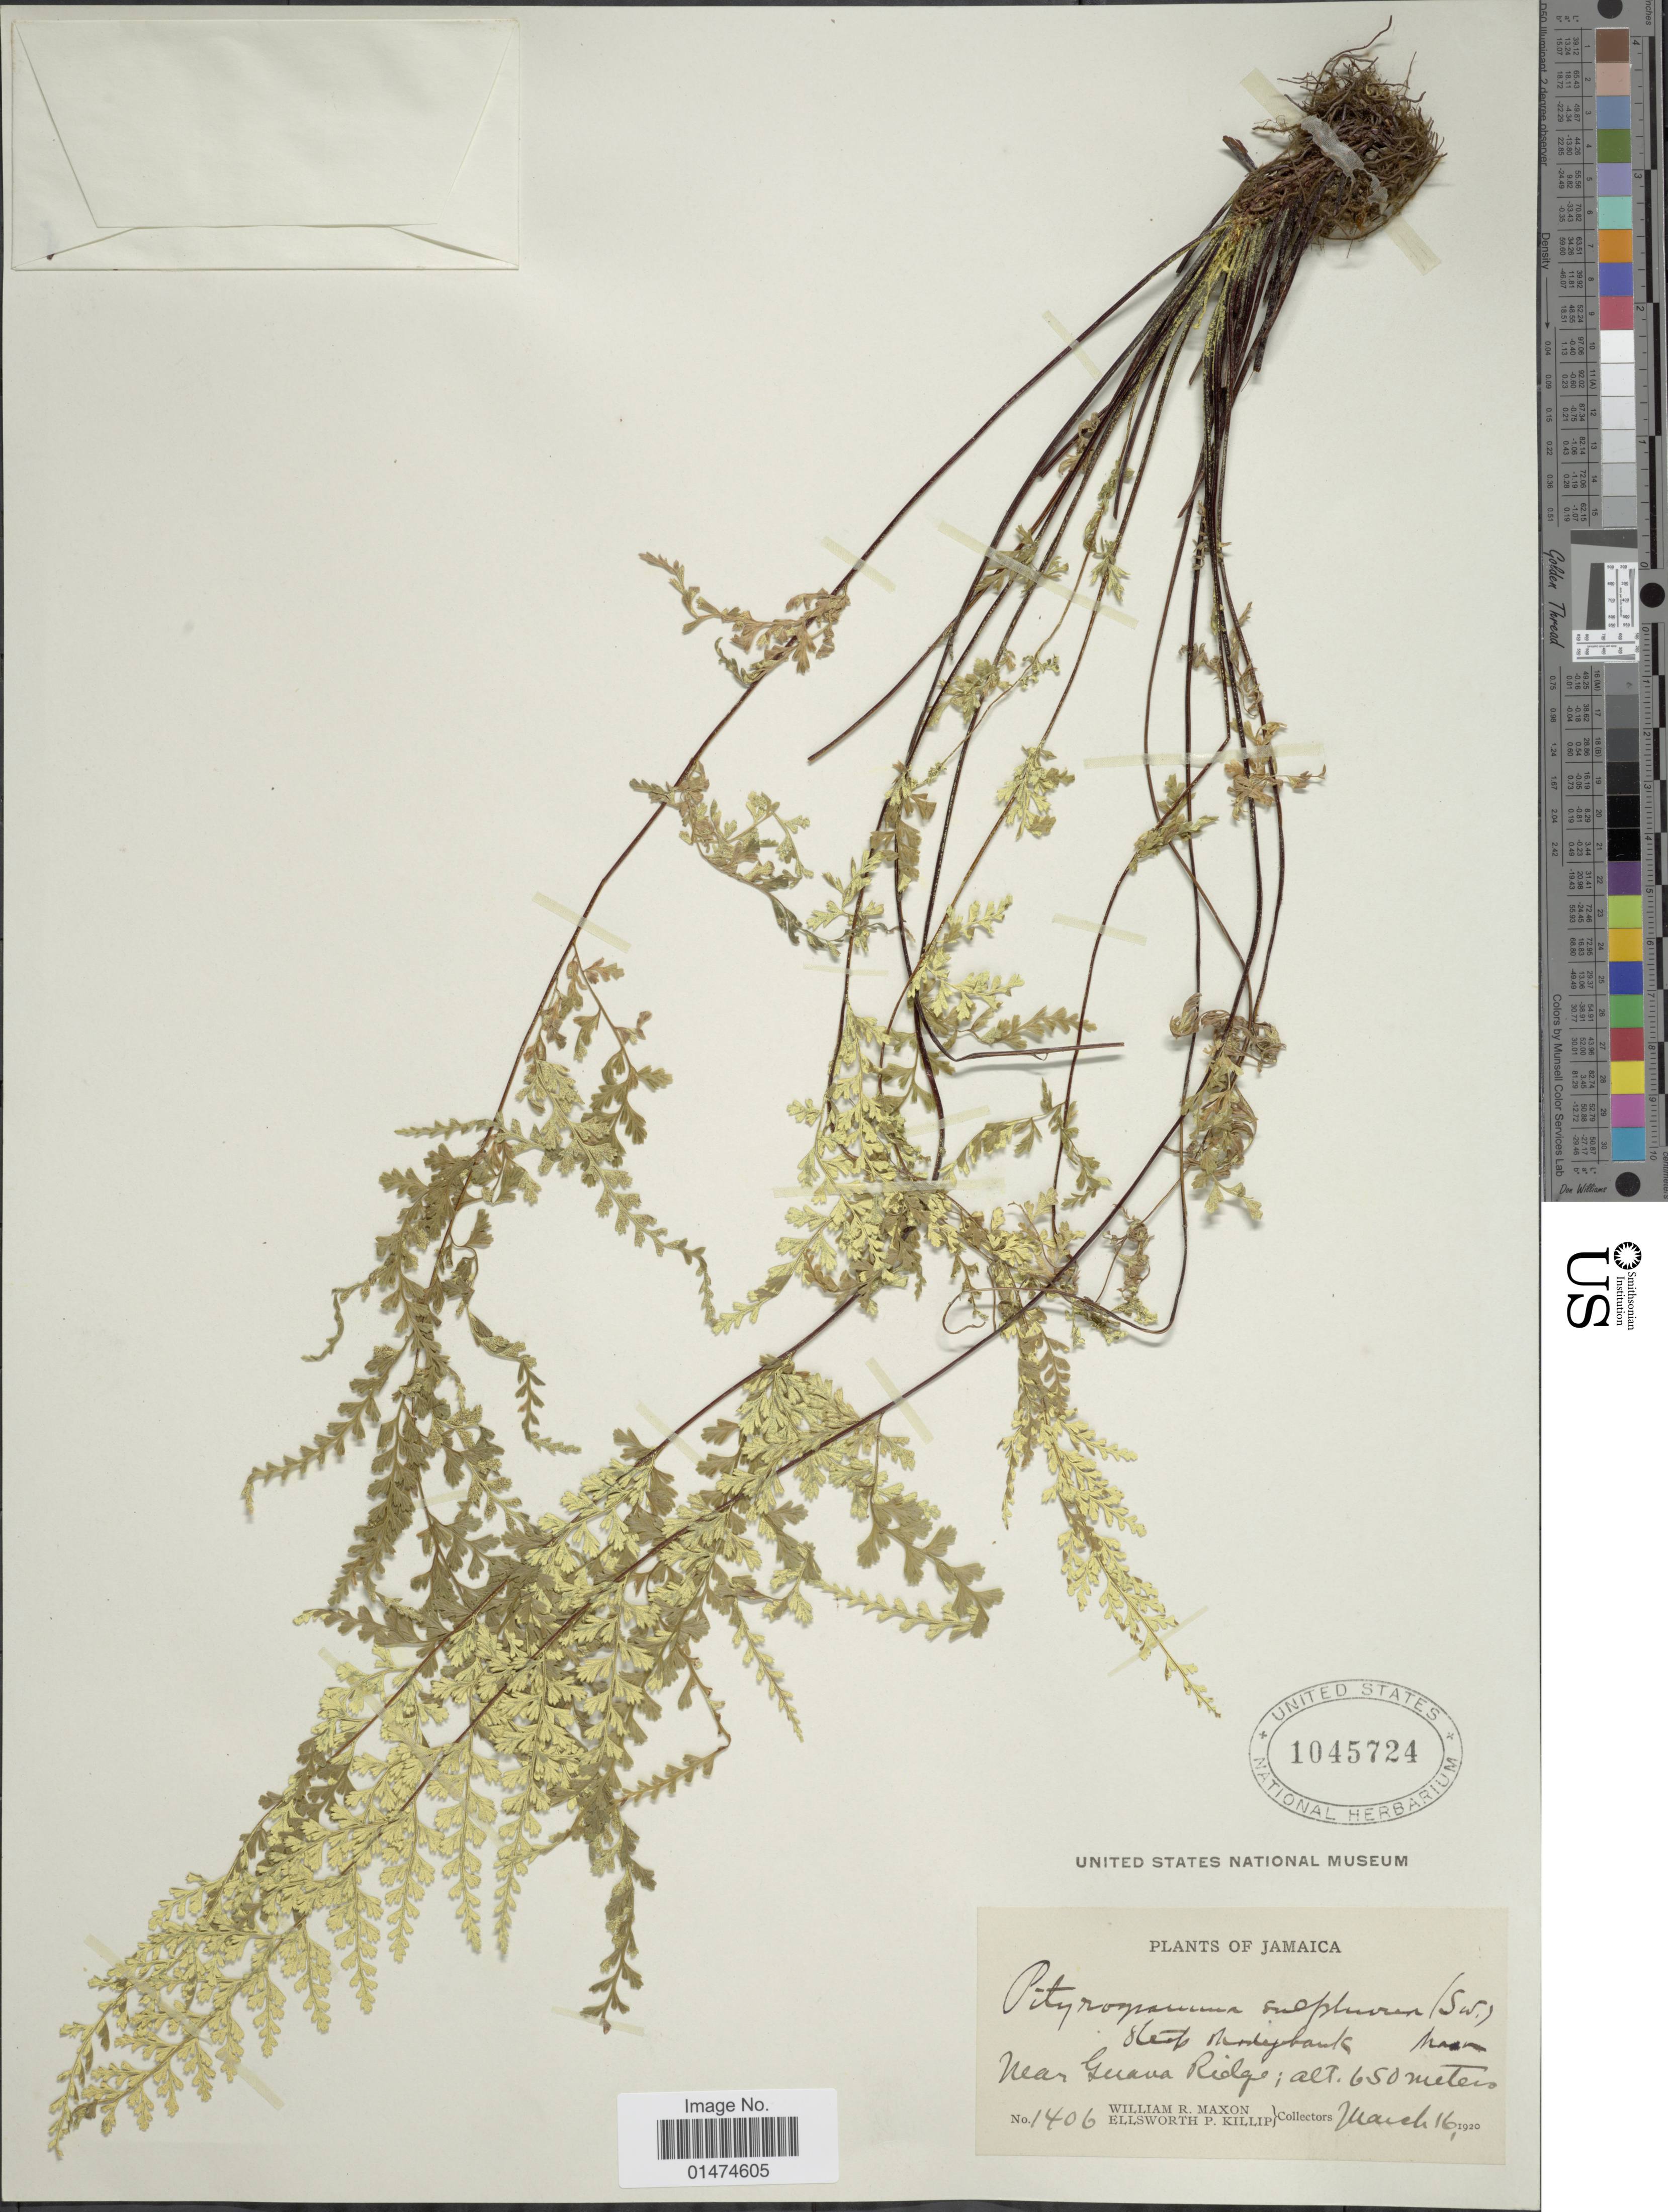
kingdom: Plantae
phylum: Tracheophyta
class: Polypodiopsida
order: Polypodiales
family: Pteridaceae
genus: Pityrogramma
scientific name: Pityrogramma sulphurea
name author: (Sw.) Maxon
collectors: W. R. Maxon & E. P. Killip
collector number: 1406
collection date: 1920-03-16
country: Jamaica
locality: Jamaica, near Guava Ridge.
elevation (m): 650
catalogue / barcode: US 1045724